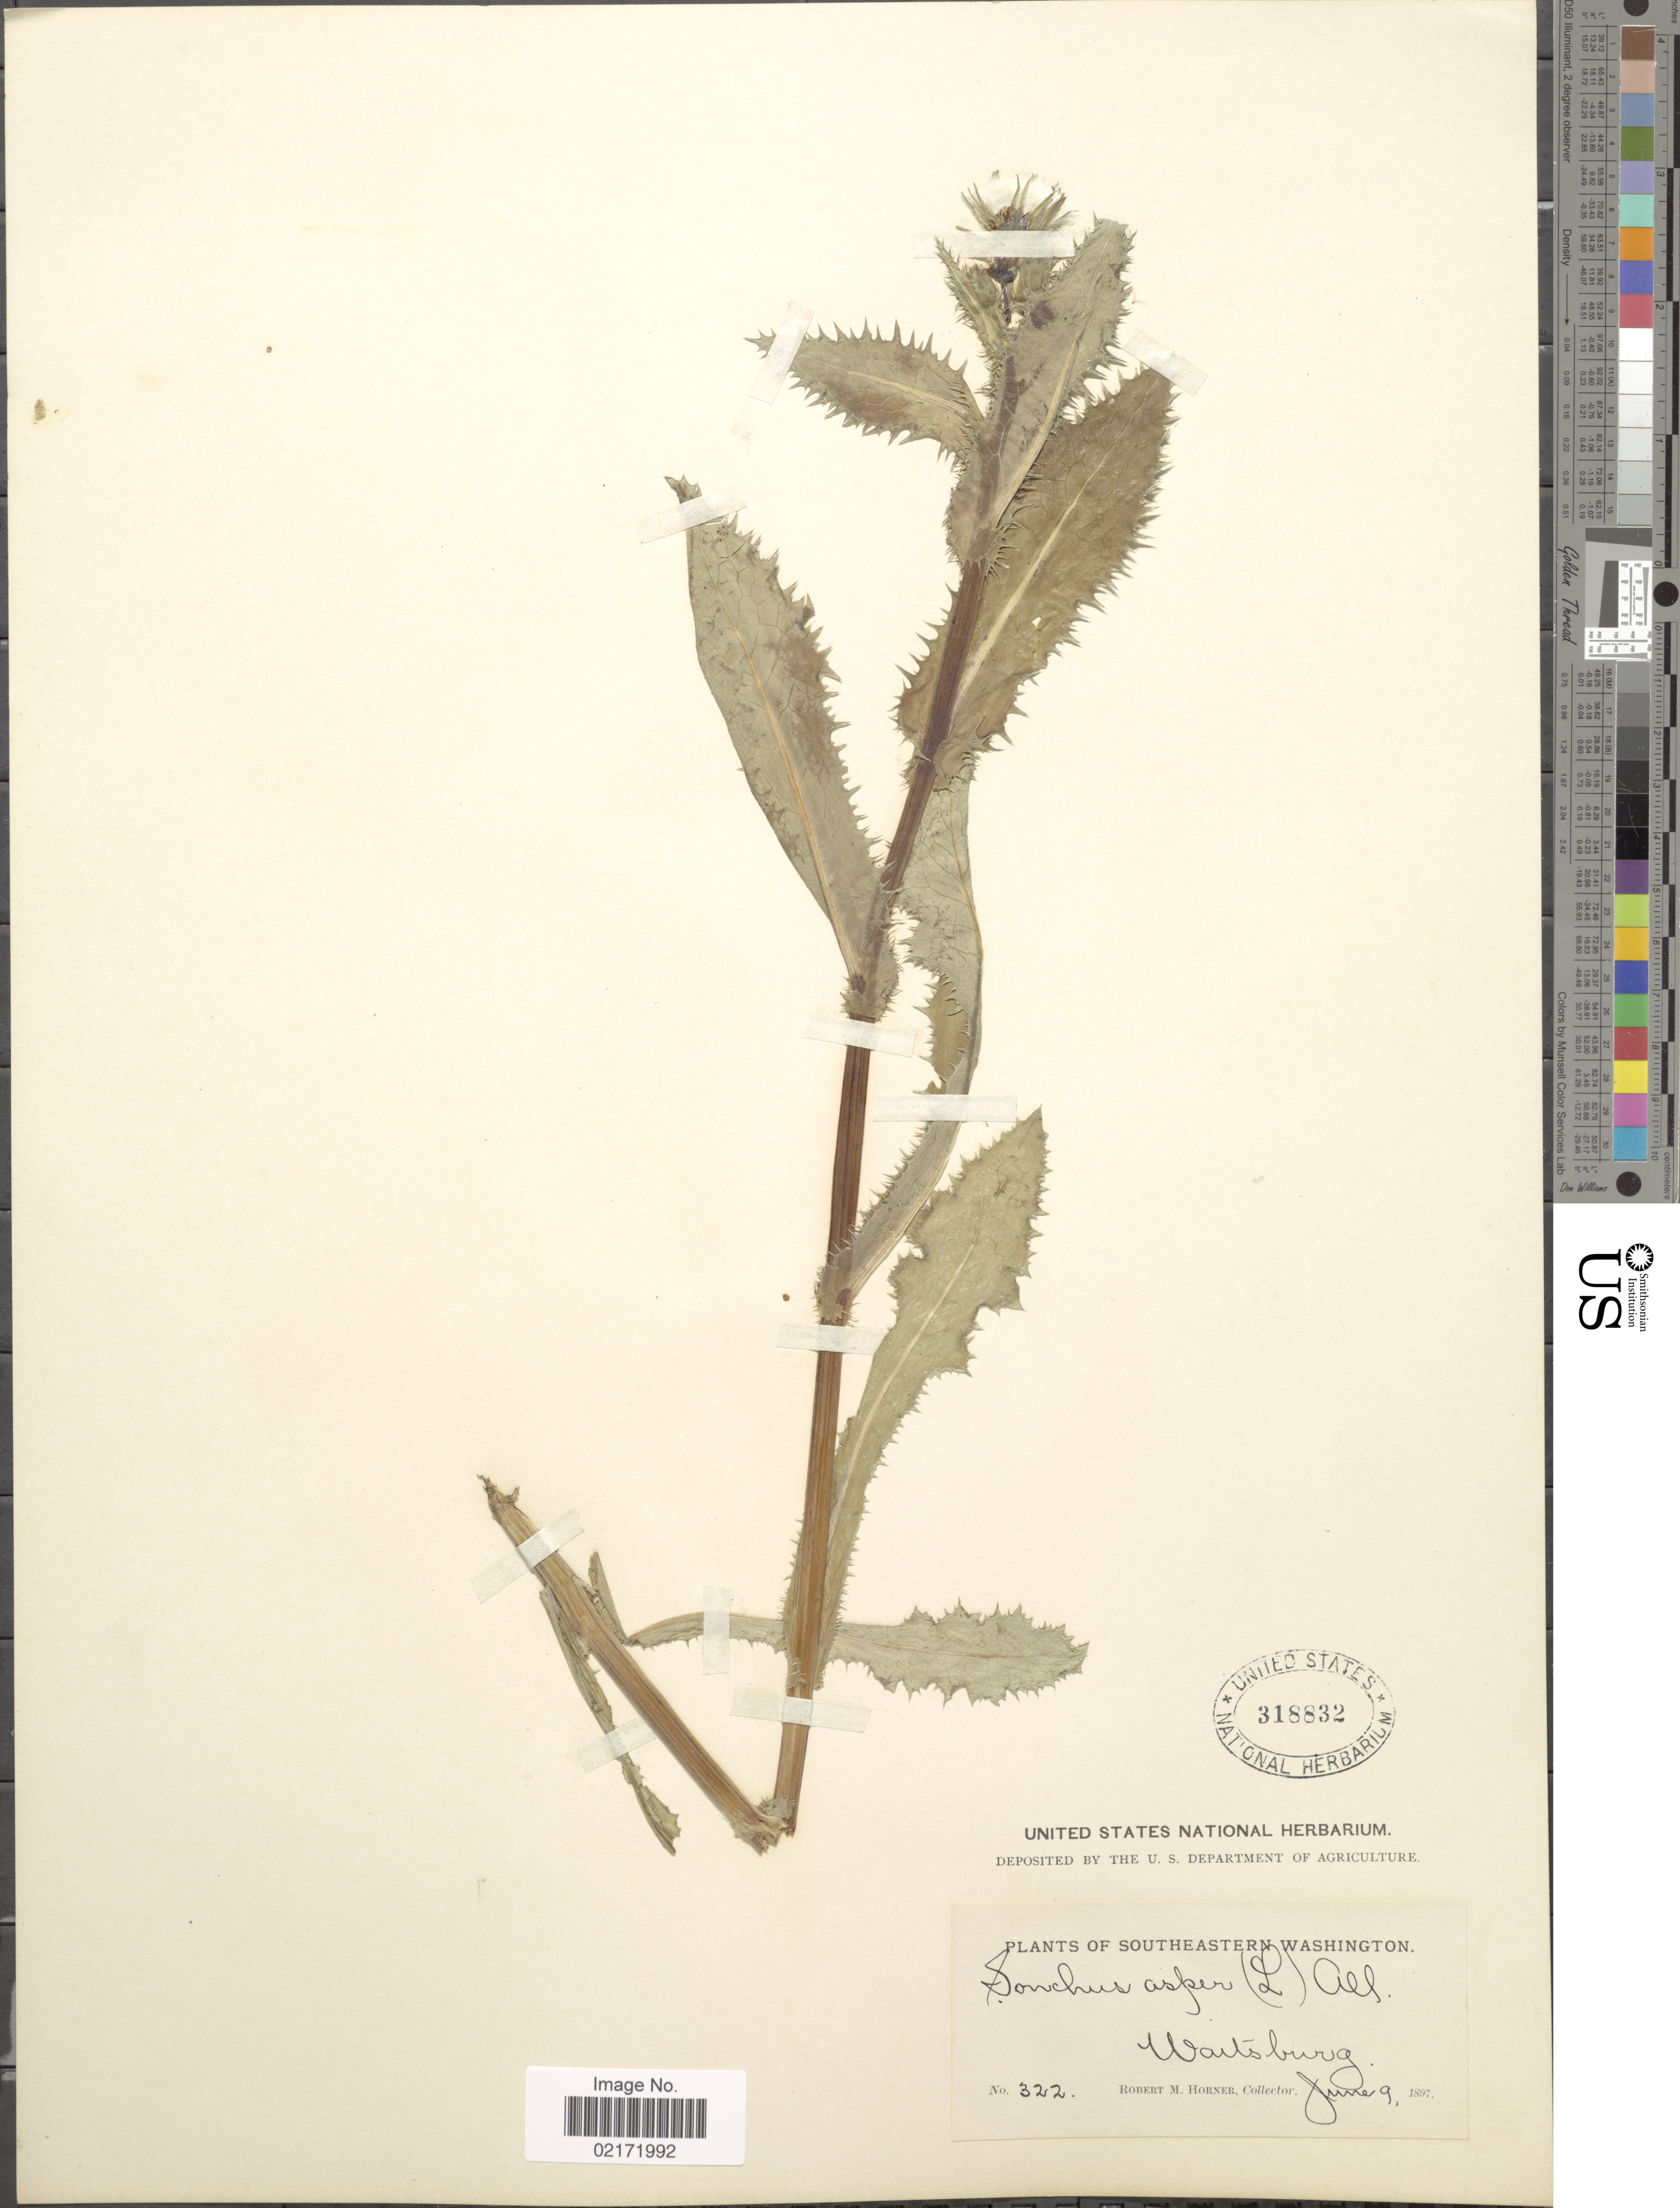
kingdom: Plantae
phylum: Tracheophyta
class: Magnoliopsida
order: Asterales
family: Asteraceae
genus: Sonchus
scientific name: Sonchus asper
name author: (L.) Hill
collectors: R. Horner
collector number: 322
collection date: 1897-06-09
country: United States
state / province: Washington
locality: Southeastern Washington, Waitsburg.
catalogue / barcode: US 318832